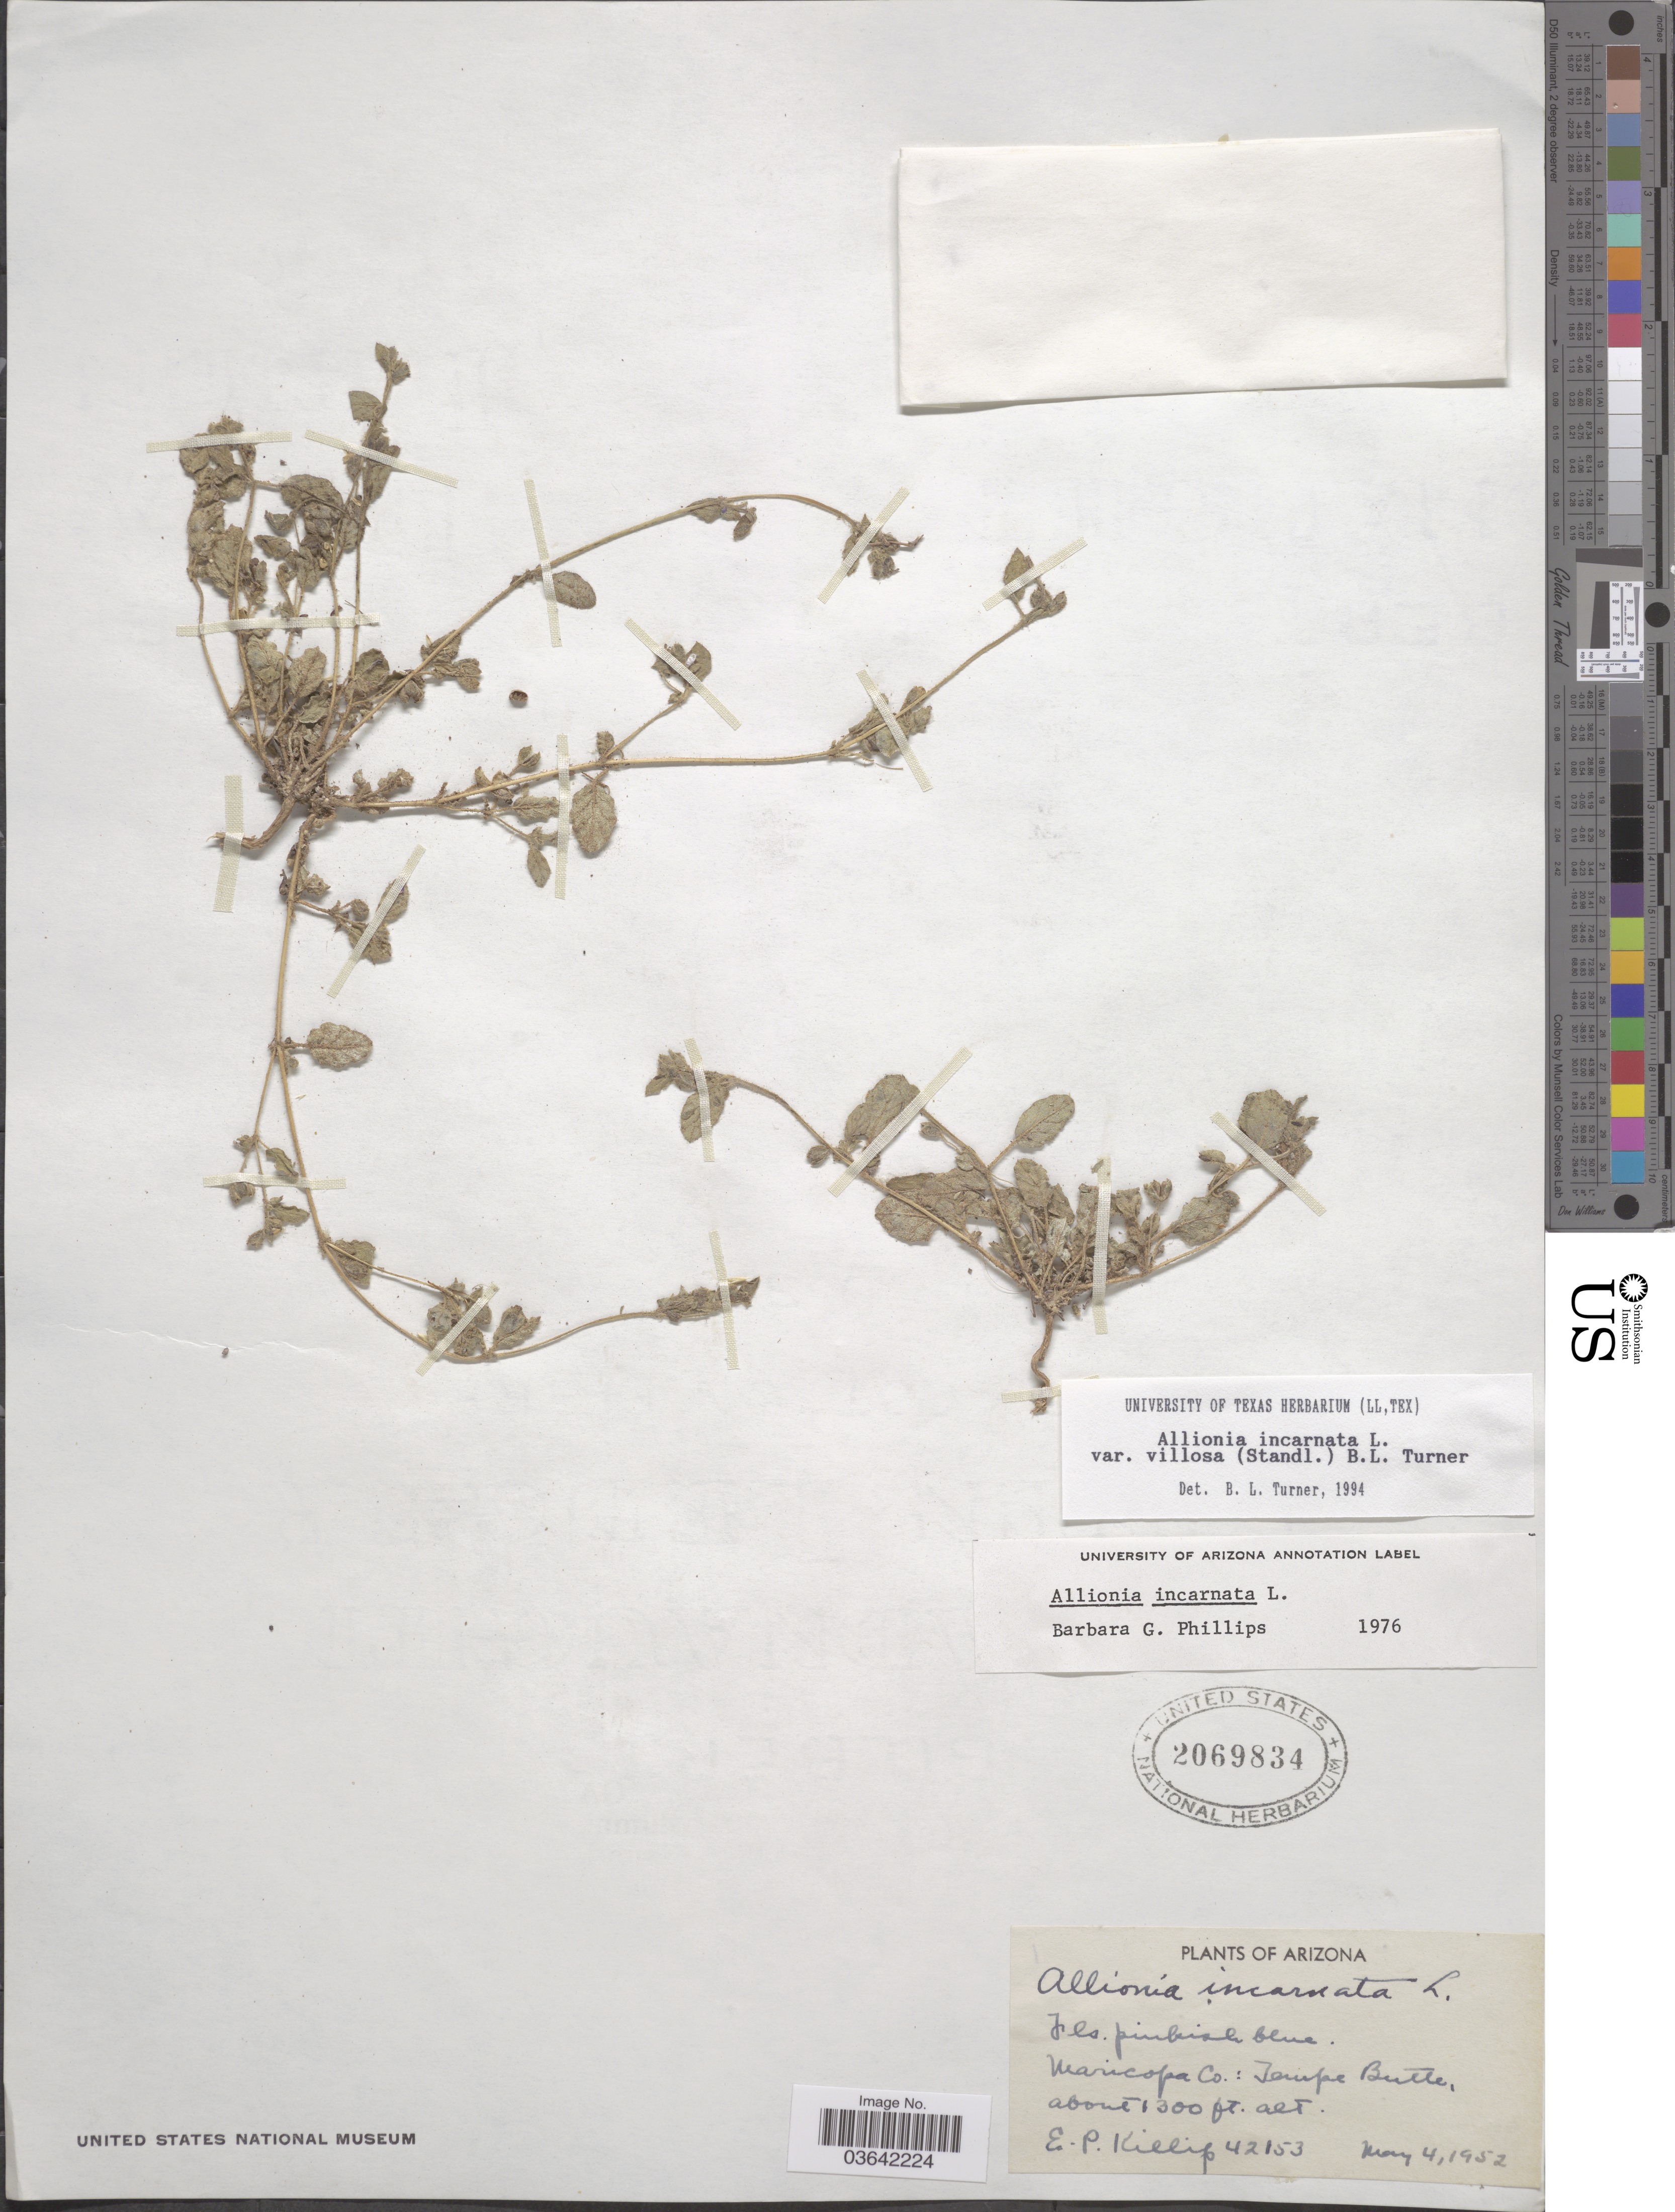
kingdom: Plantae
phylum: Tracheophyta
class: Magnoliopsida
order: Caryophyllales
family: Nyctaginaceae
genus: Allionia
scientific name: Allionia incarnata var. villosa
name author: (Standl.) B.L. Turner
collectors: E. P. Killip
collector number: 42153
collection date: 1952-05-04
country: United States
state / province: Arizona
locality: Maricopa Co.: Tempe Butte.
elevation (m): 396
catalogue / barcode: US 2069834